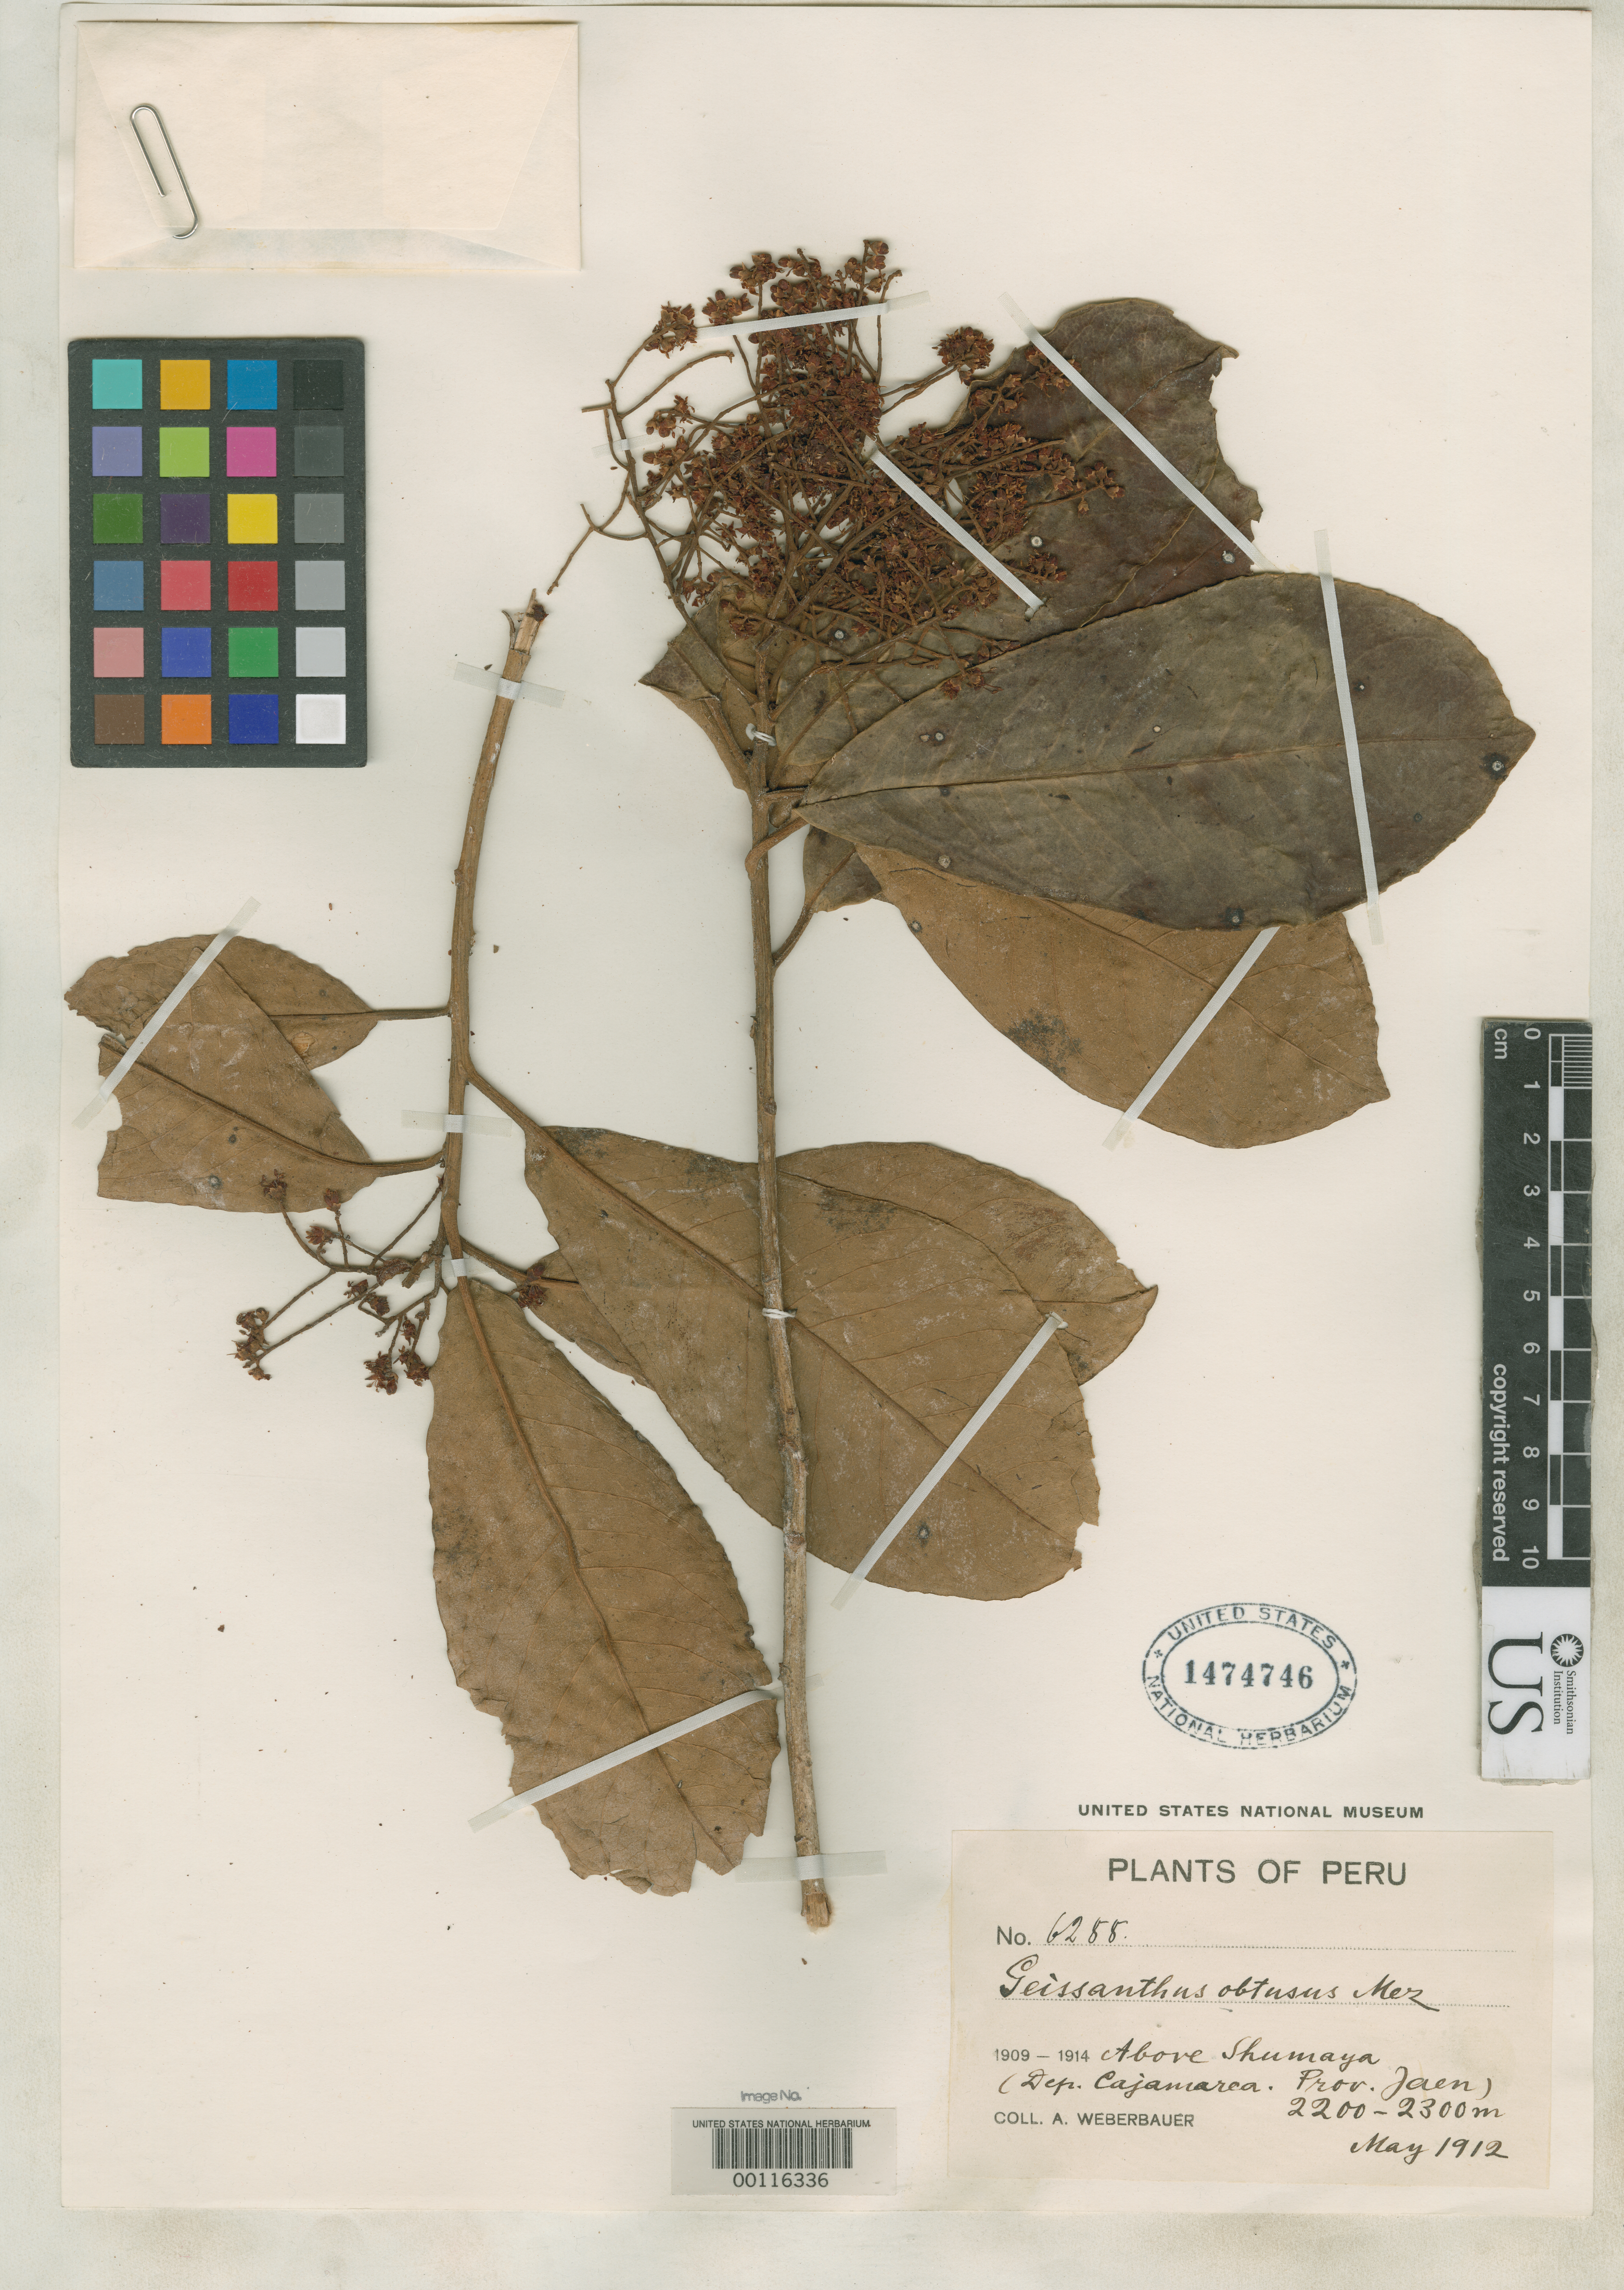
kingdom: Plantae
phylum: Tracheophyta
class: Magnoliopsida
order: Ericales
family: Primulaceae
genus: Geissanthus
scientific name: Geissanthus obtusus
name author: Mez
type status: Isotype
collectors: A. Weberbauer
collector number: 6288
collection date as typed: May 1912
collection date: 1912-05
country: Peru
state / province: Cajamarca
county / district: Jaén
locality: above Shumaya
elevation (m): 2200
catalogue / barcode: US 1474746